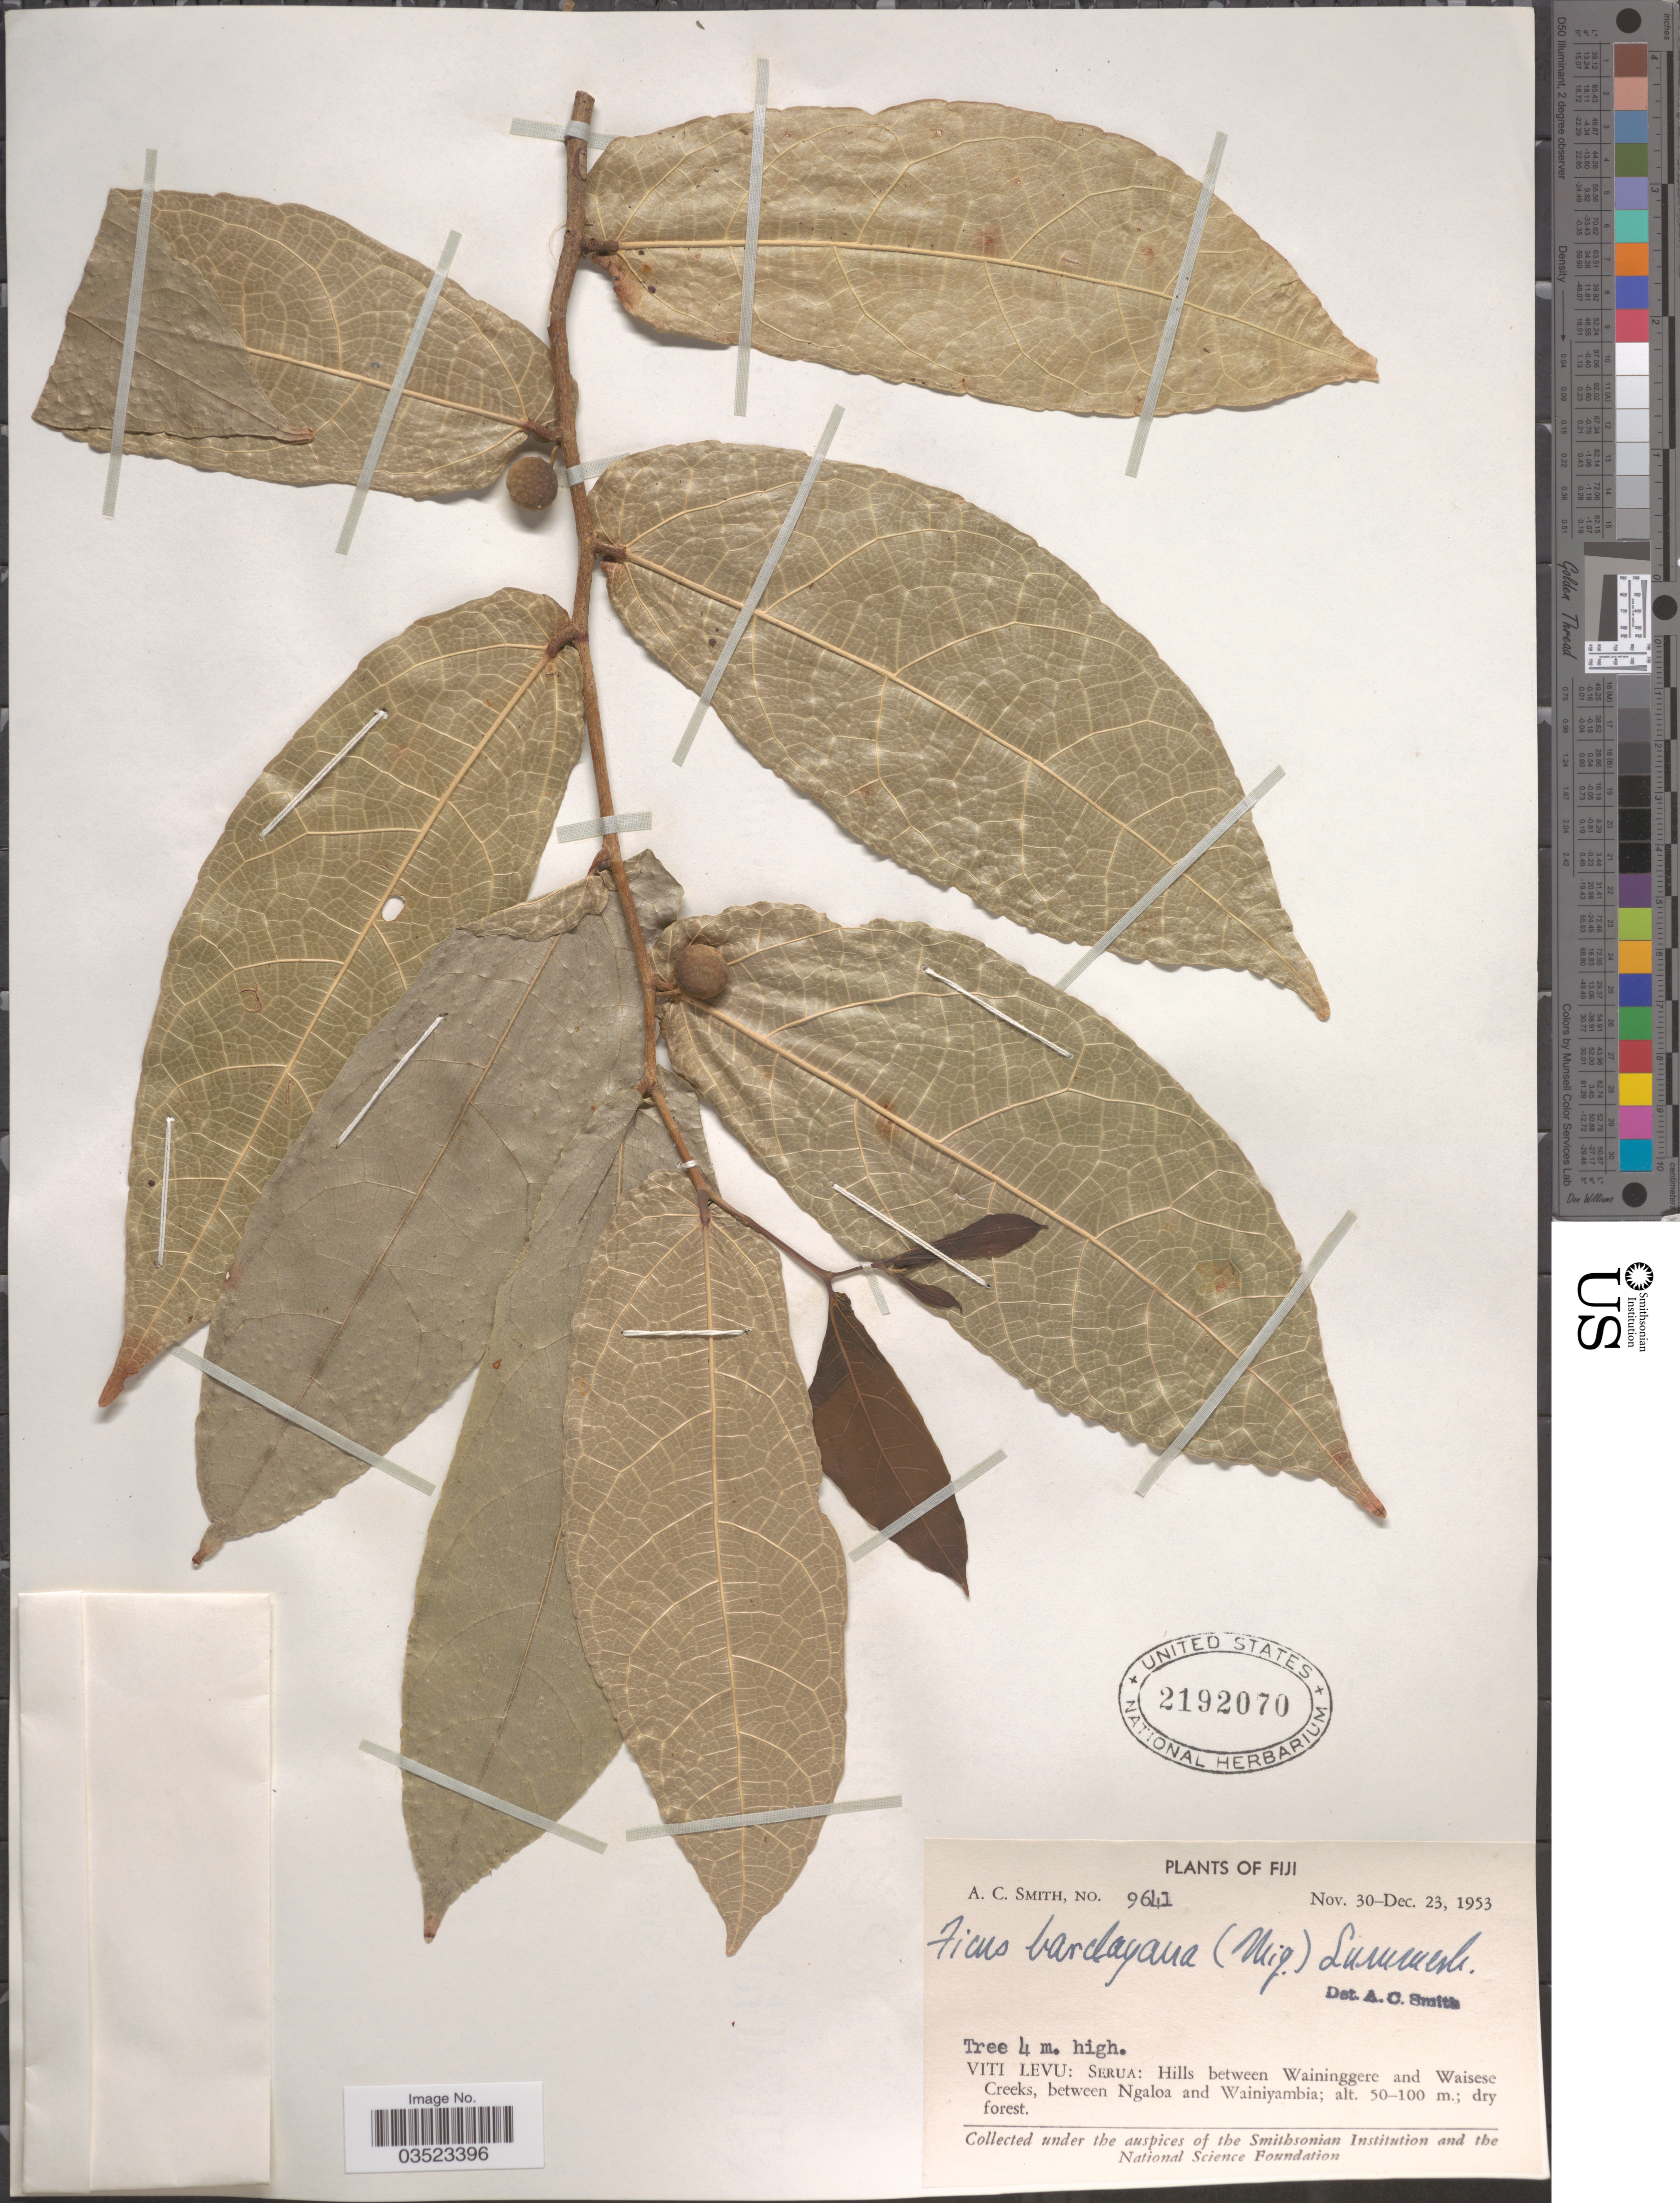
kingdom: Plantae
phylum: Tracheophyta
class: Magnoliopsida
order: Rosales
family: Moraceae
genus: Ficus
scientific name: Ficus barclayana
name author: (Miq.) Summerh.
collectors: A. C. Smith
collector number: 9641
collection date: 1953-11-30/1953-12-23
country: Fiji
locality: Viti Levu: Serua: Hills between Waininggere and Waisese Creeks, between Ngaloa and Wainiyambia.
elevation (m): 50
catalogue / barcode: US 2192070